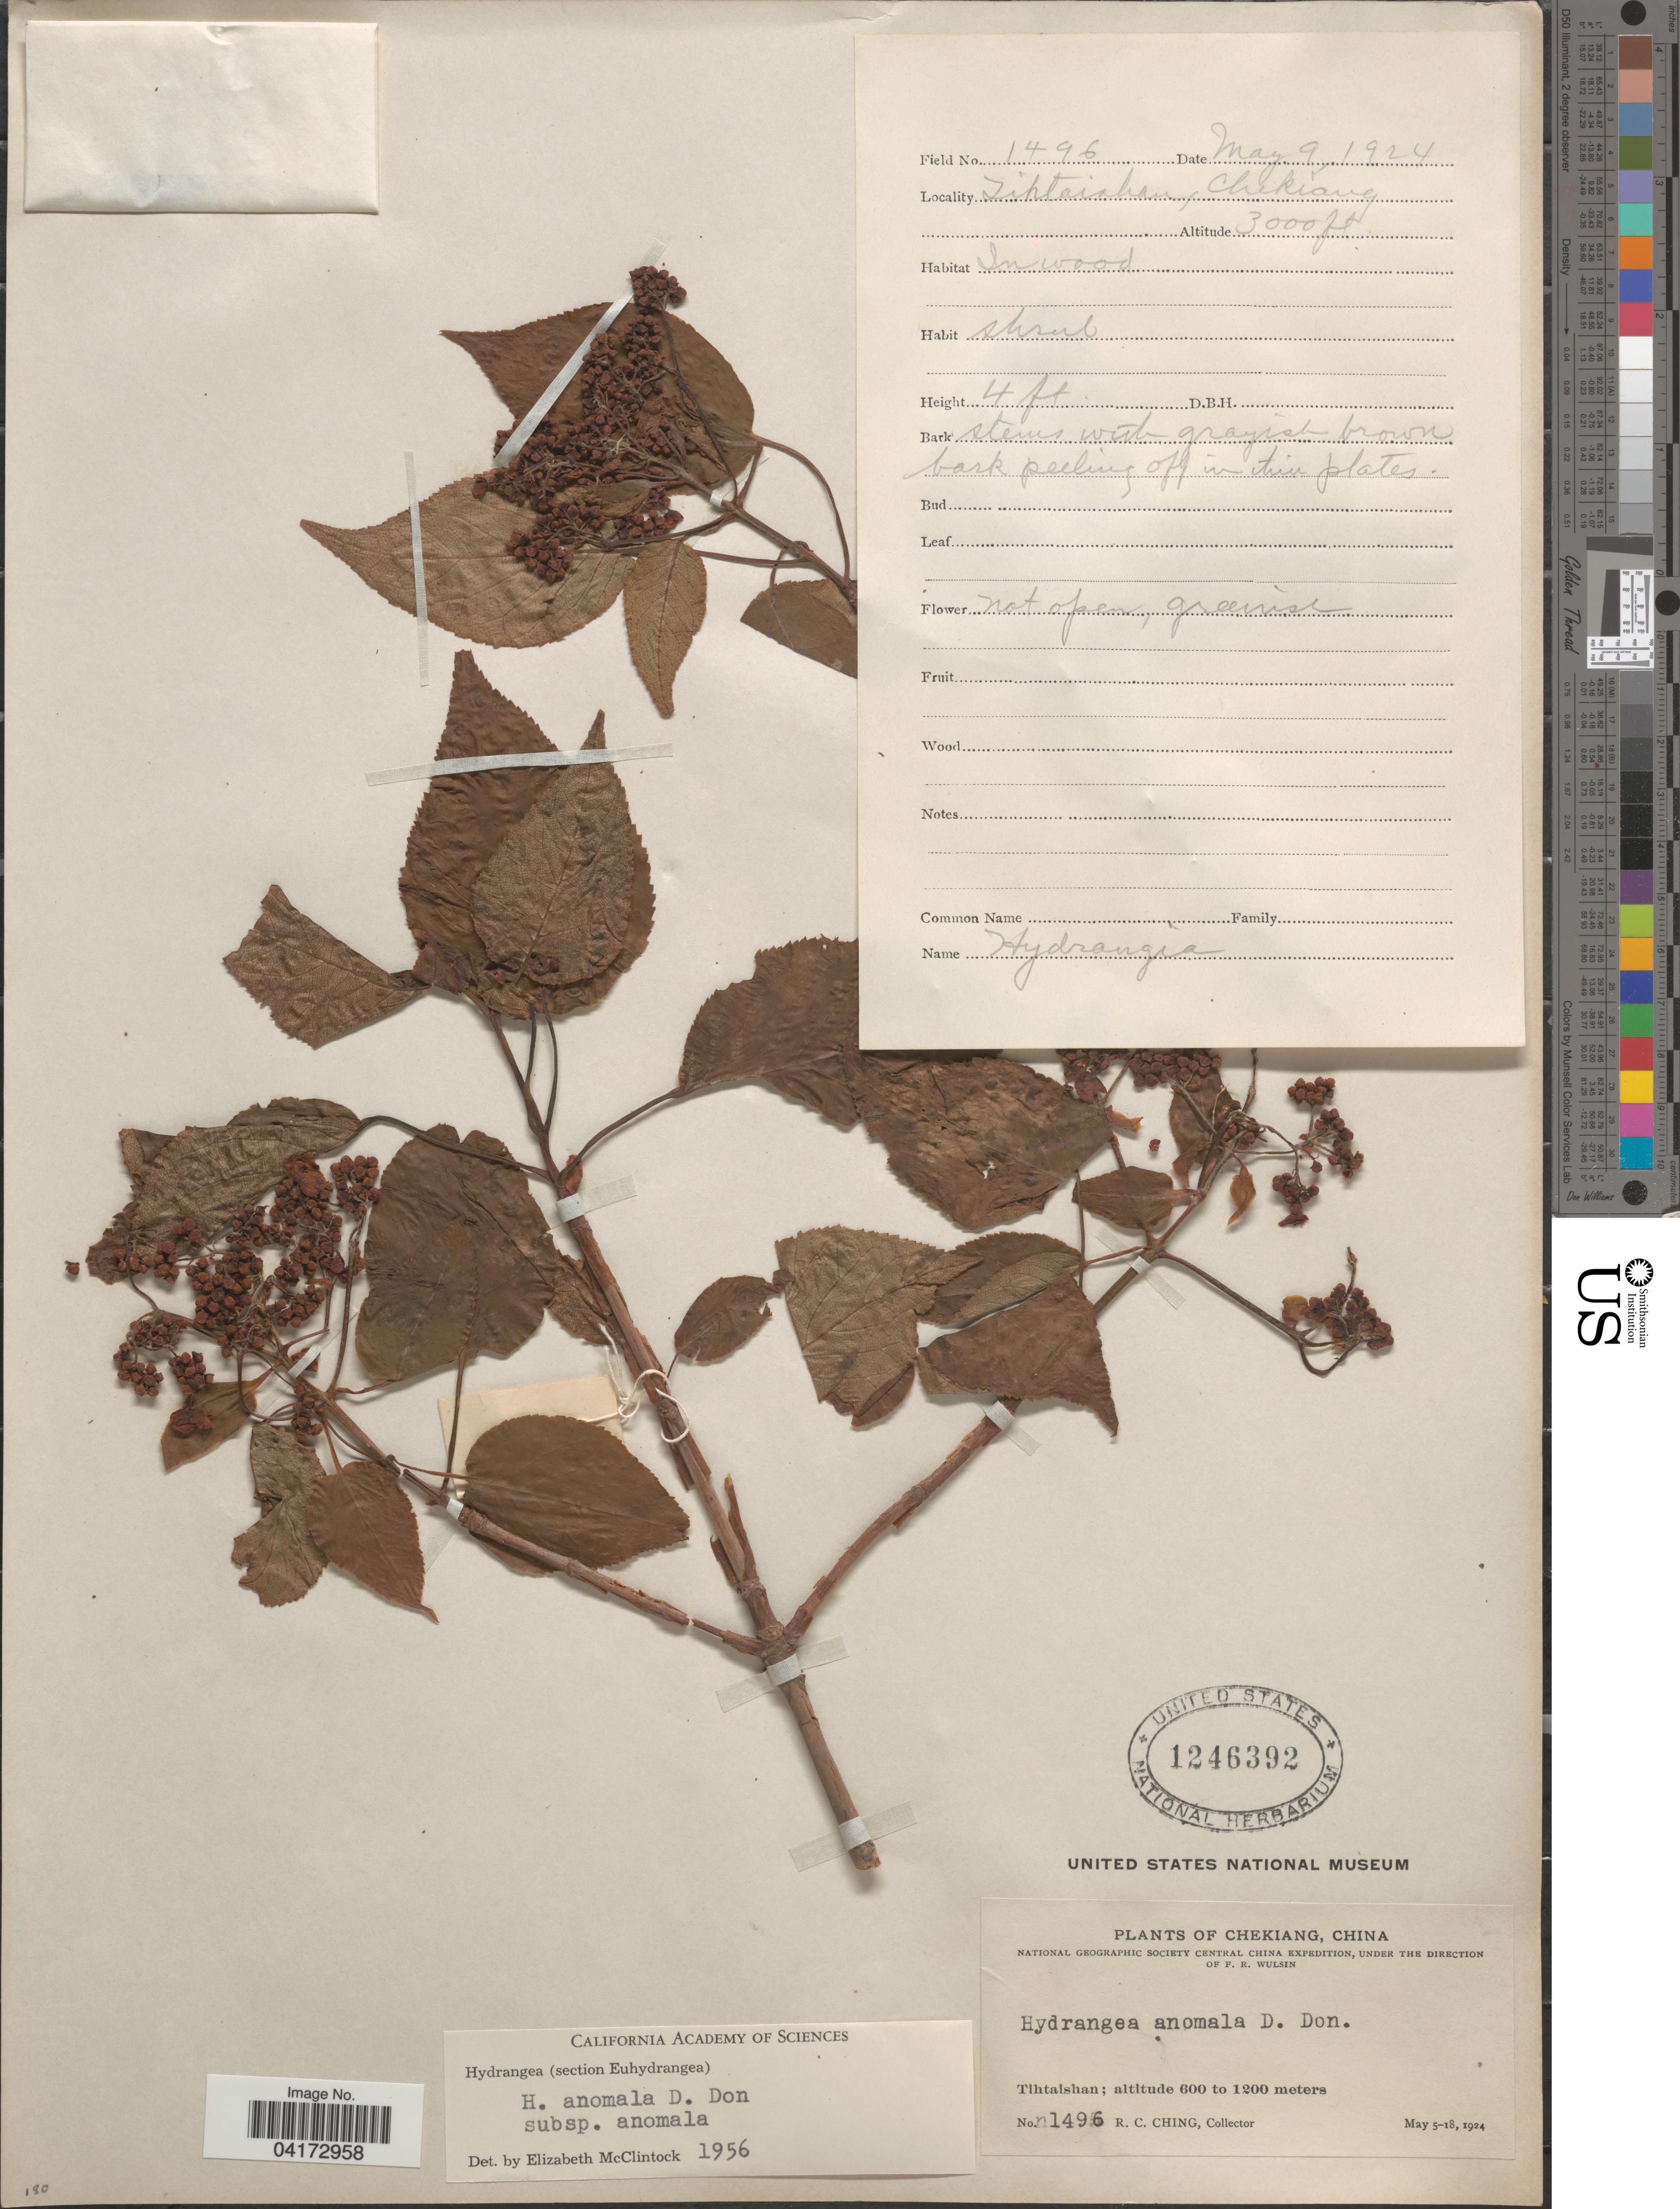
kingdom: Plantae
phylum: Tracheophyta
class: Magnoliopsida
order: Cornales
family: Hydrangeaceae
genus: Hydrangea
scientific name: Hydrangea anomala subsp. anomala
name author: D. Don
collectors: R. C. Ching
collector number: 1496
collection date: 1924-05-09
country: China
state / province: Zhejiang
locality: Chekiang. National Geographic Society Central China Expedition. Tihtaishan.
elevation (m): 914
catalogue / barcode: US 1246392